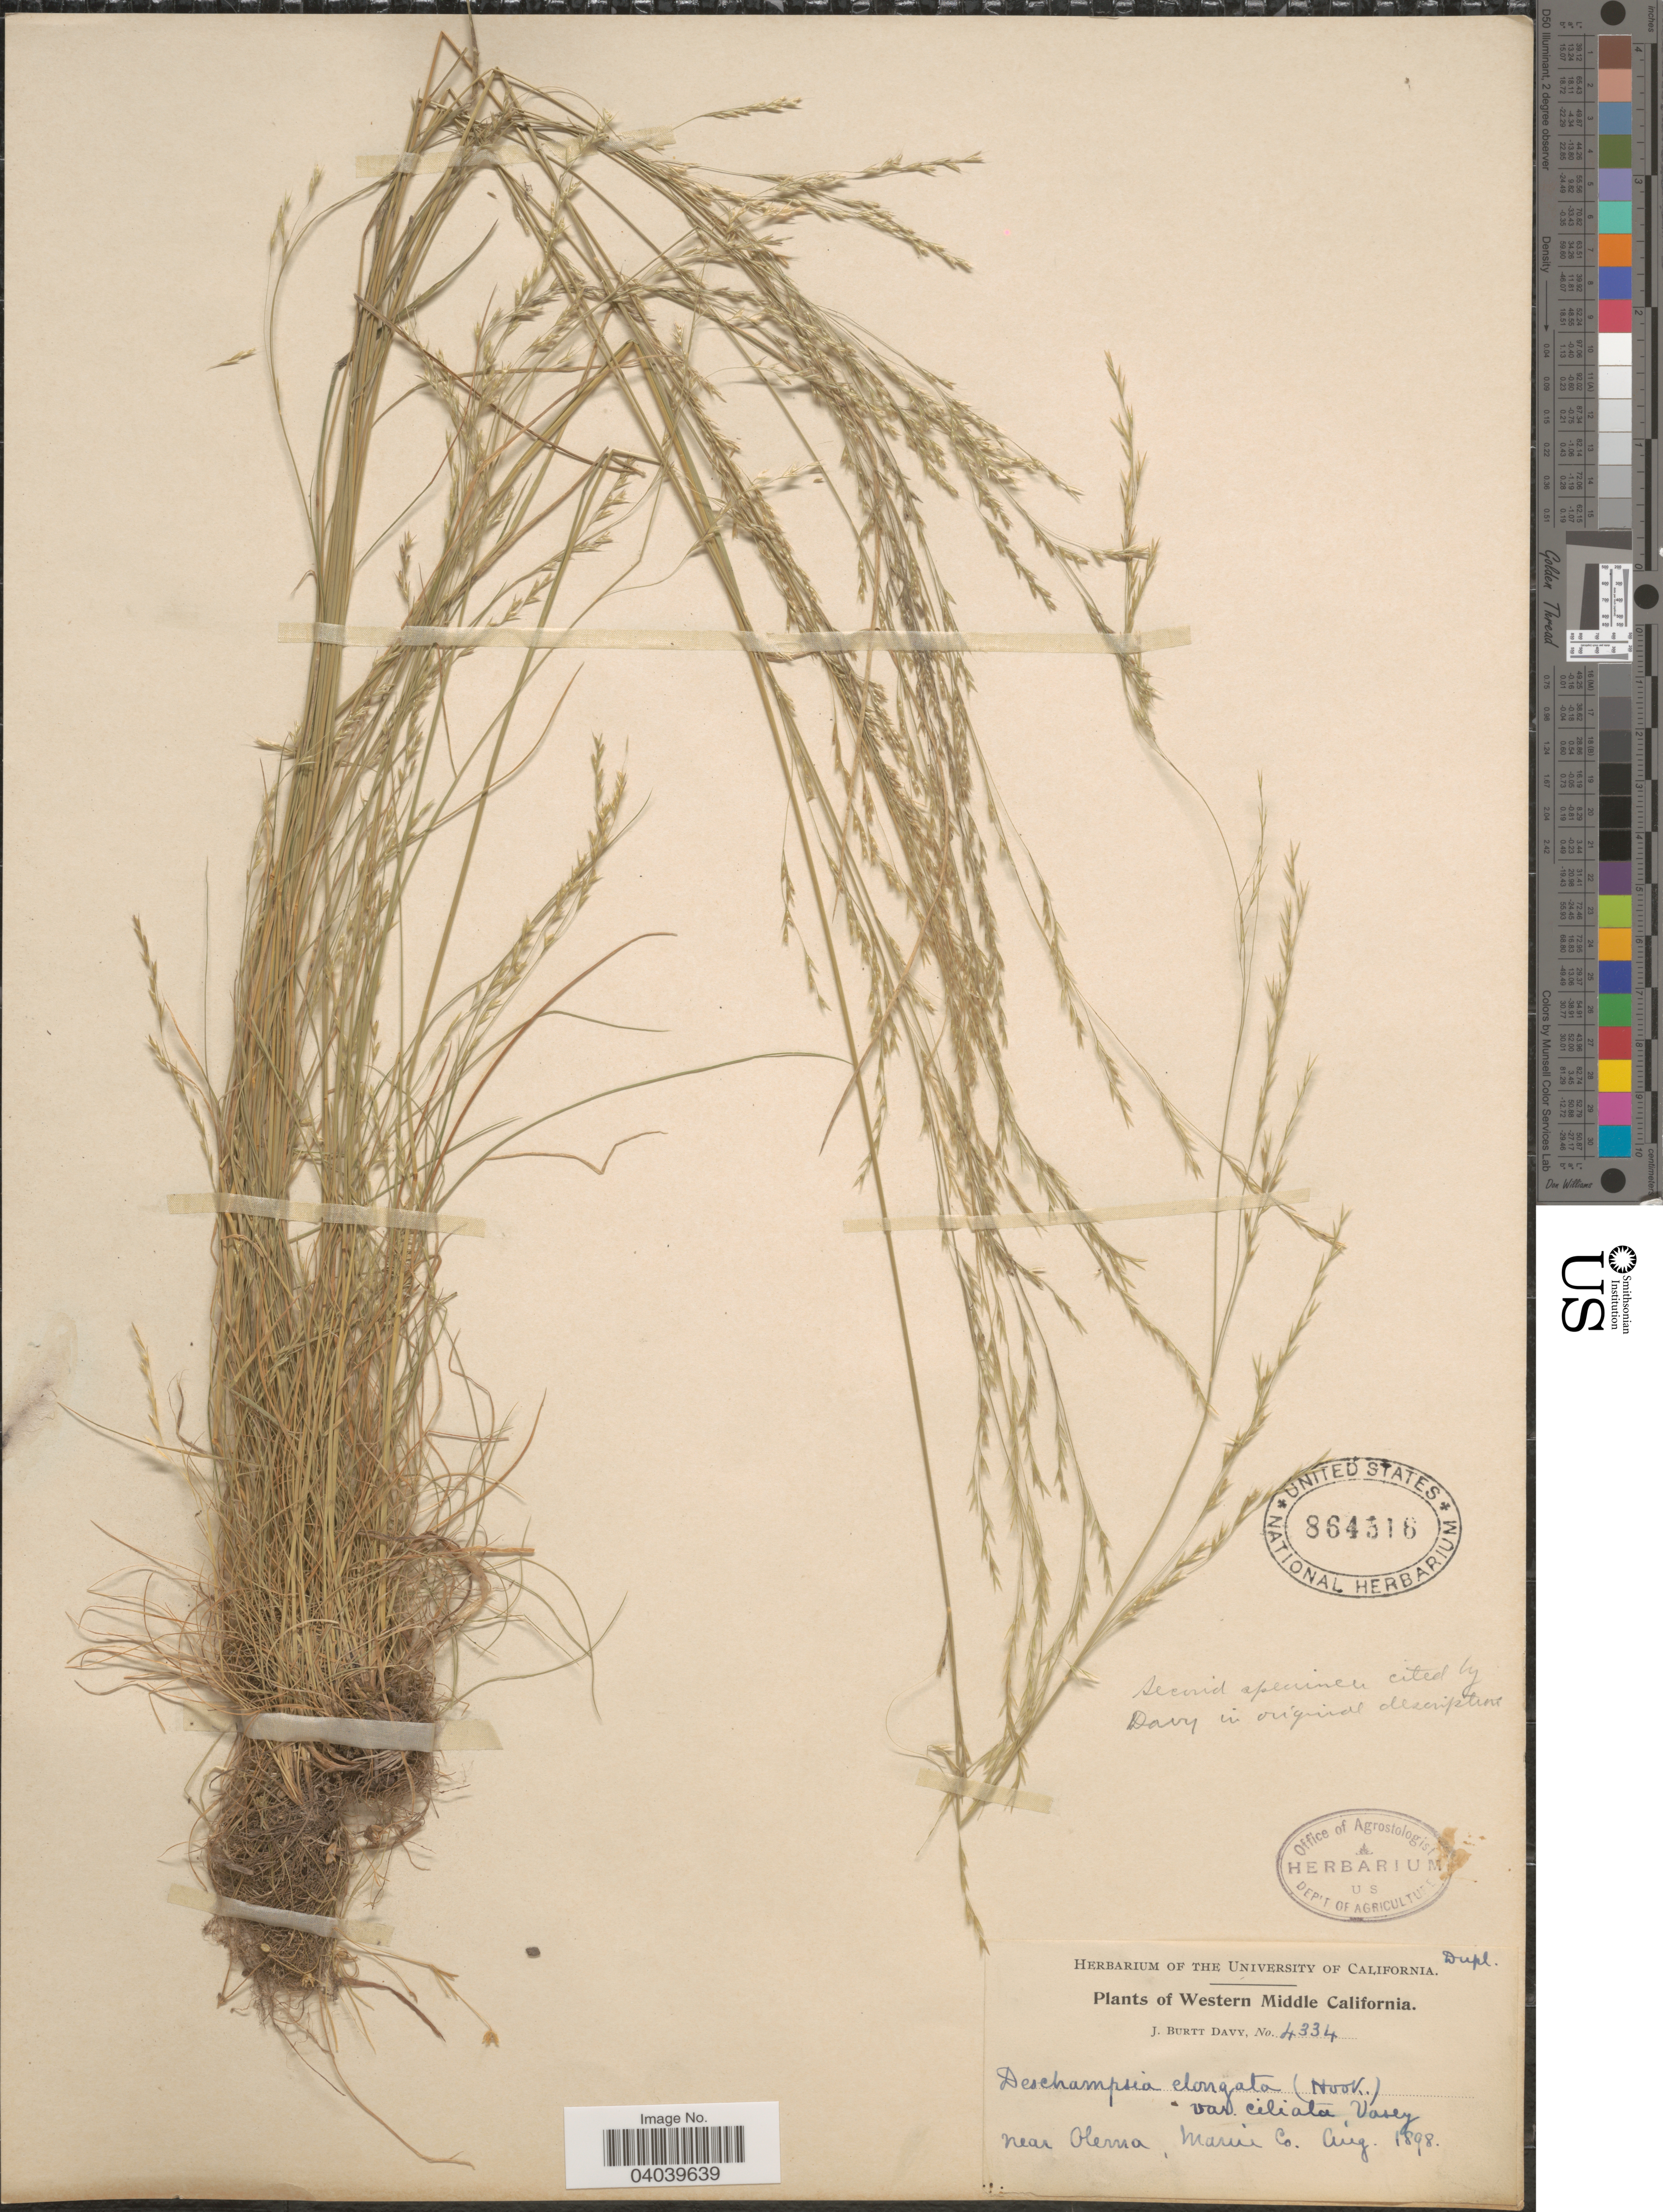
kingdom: Plantae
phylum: Tracheophyta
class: Liliopsida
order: Poales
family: Poaceae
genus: Deschampsia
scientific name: Deschampsia elongata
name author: (Hook.) Munro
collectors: J. Burtt Davy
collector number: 4334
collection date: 1898-08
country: United States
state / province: California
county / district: Marin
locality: Western Middle California. Near Olema, Marin Co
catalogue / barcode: US 864516